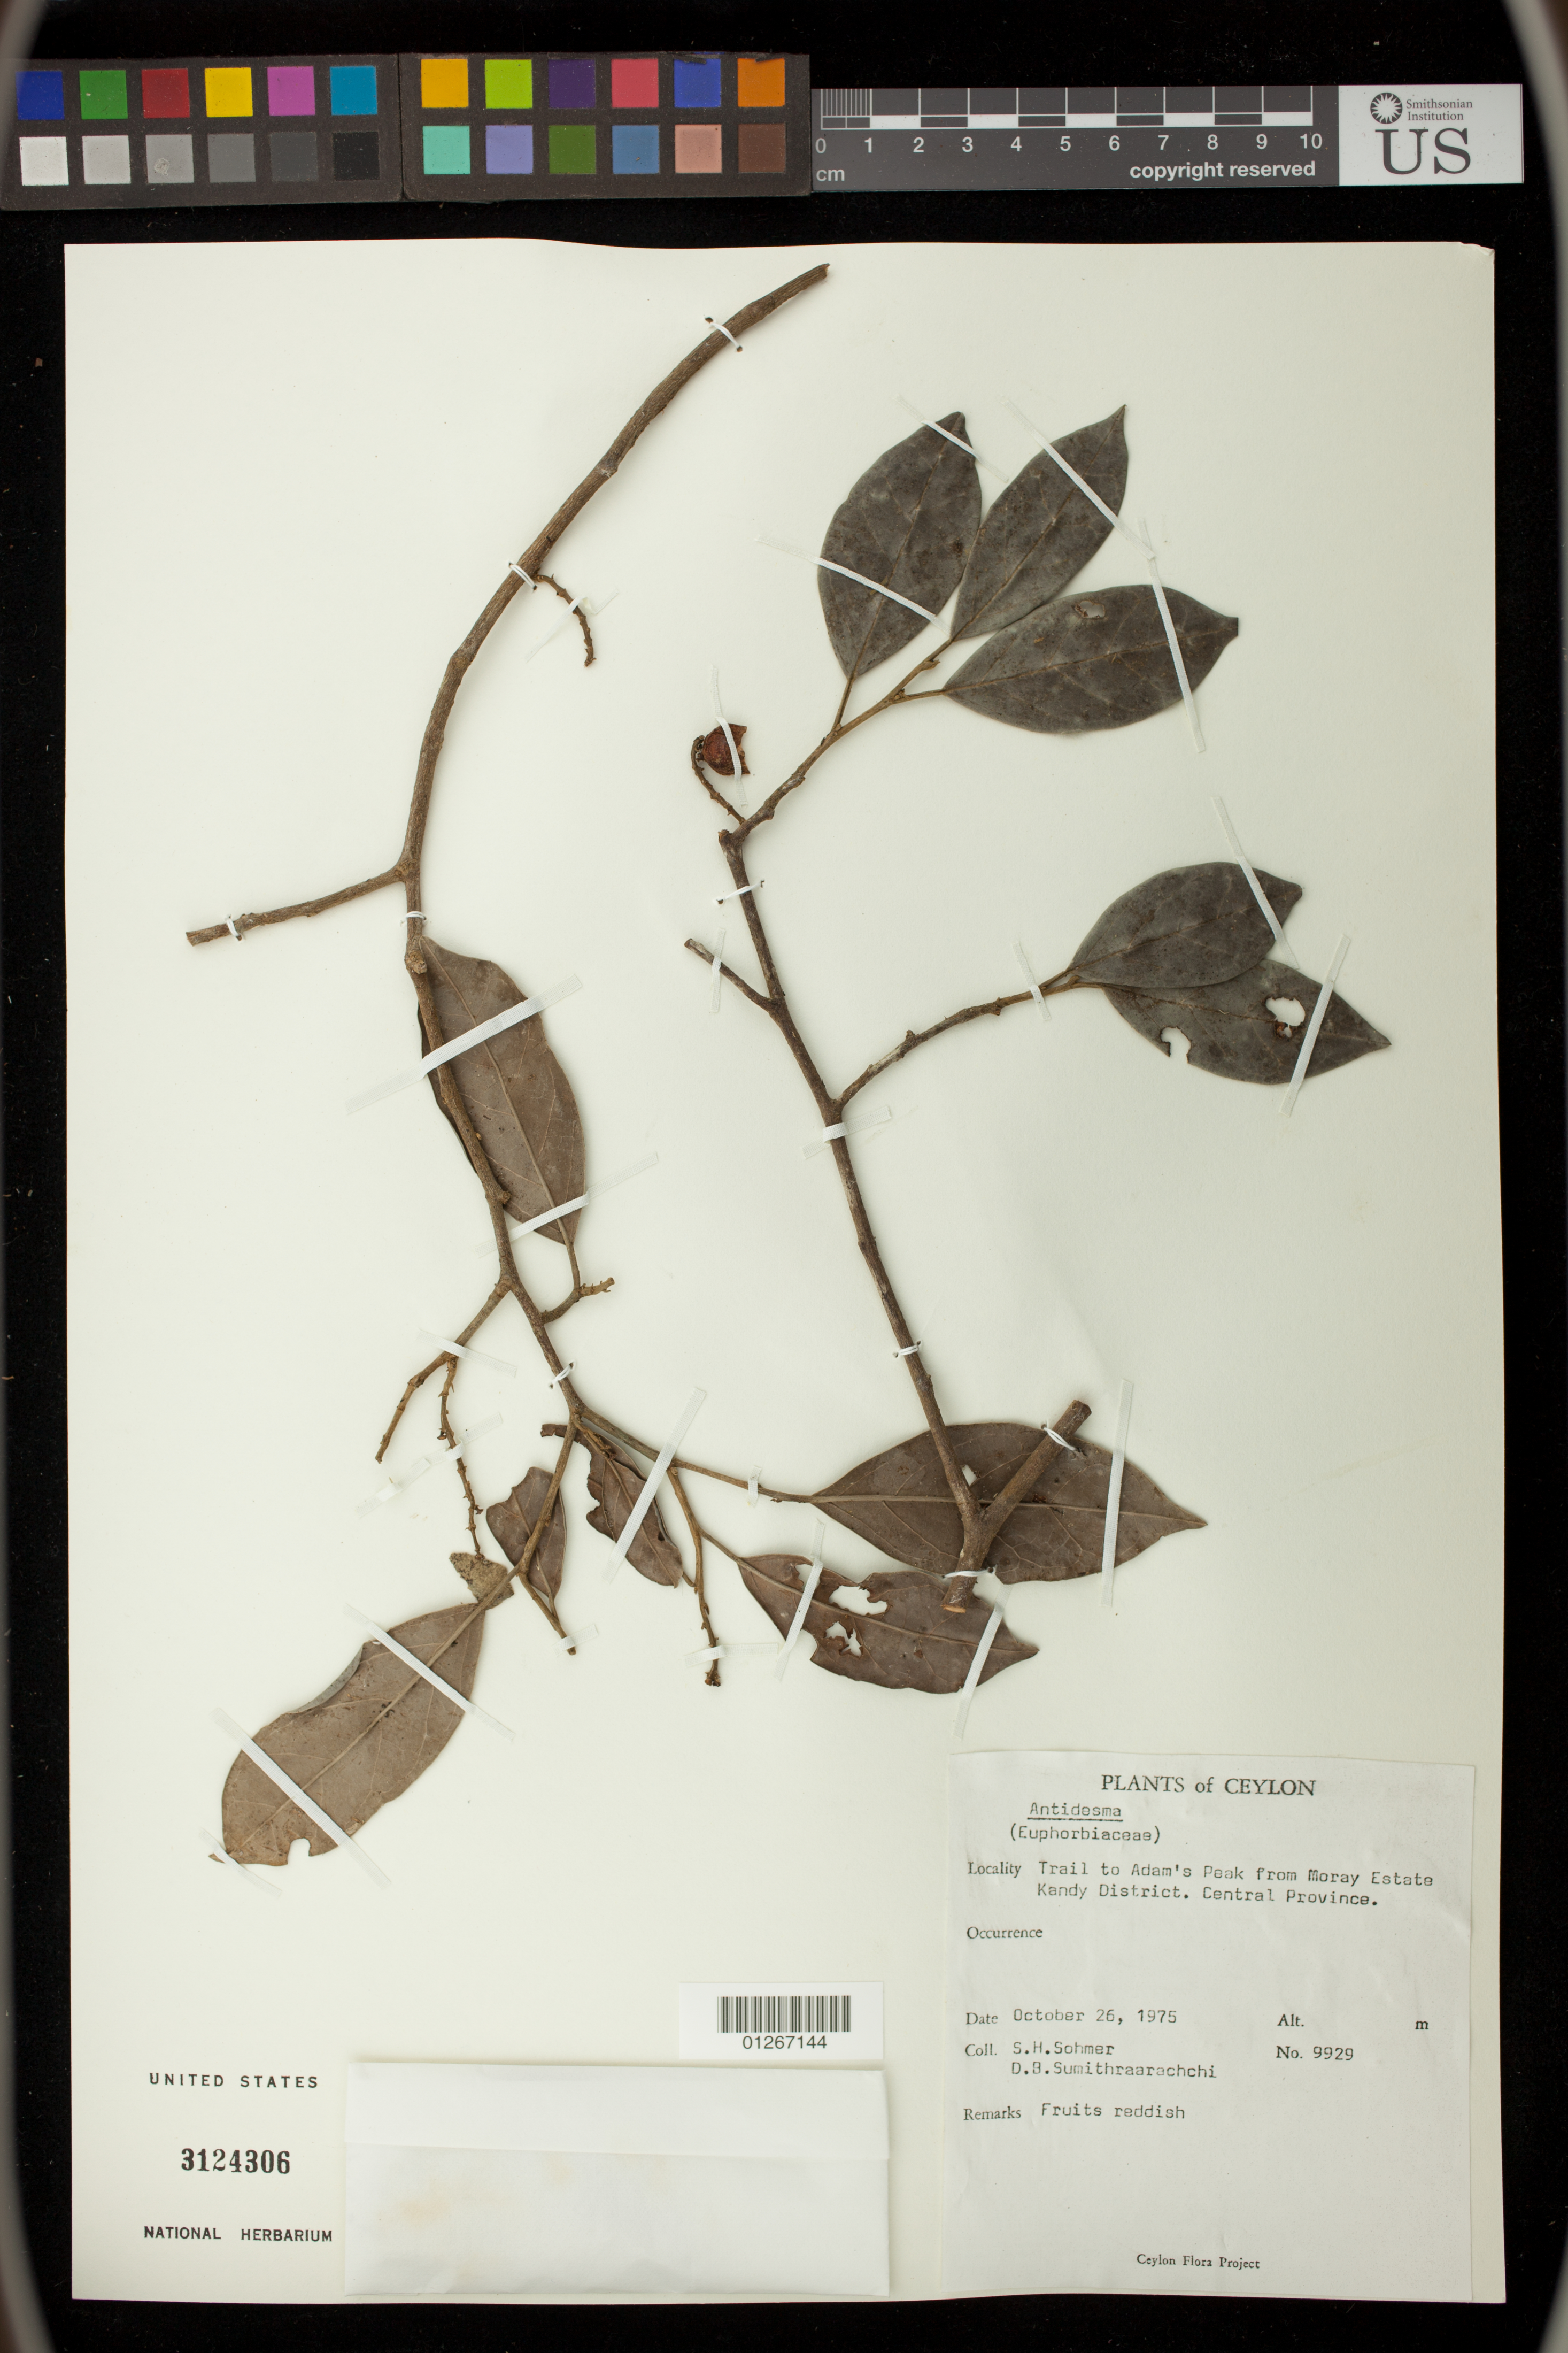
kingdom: Plantae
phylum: Tracheophyta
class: Magnoliopsida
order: Malpighiales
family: Phyllanthaceae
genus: Antidesma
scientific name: Antidesma sp.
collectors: S. H. Sohmer & D. B. Sumithraarachchi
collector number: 9929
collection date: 1975-10-26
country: Sri Lanka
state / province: Central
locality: Trail to Adam's Peak from Moray Estate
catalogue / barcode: US 3124306